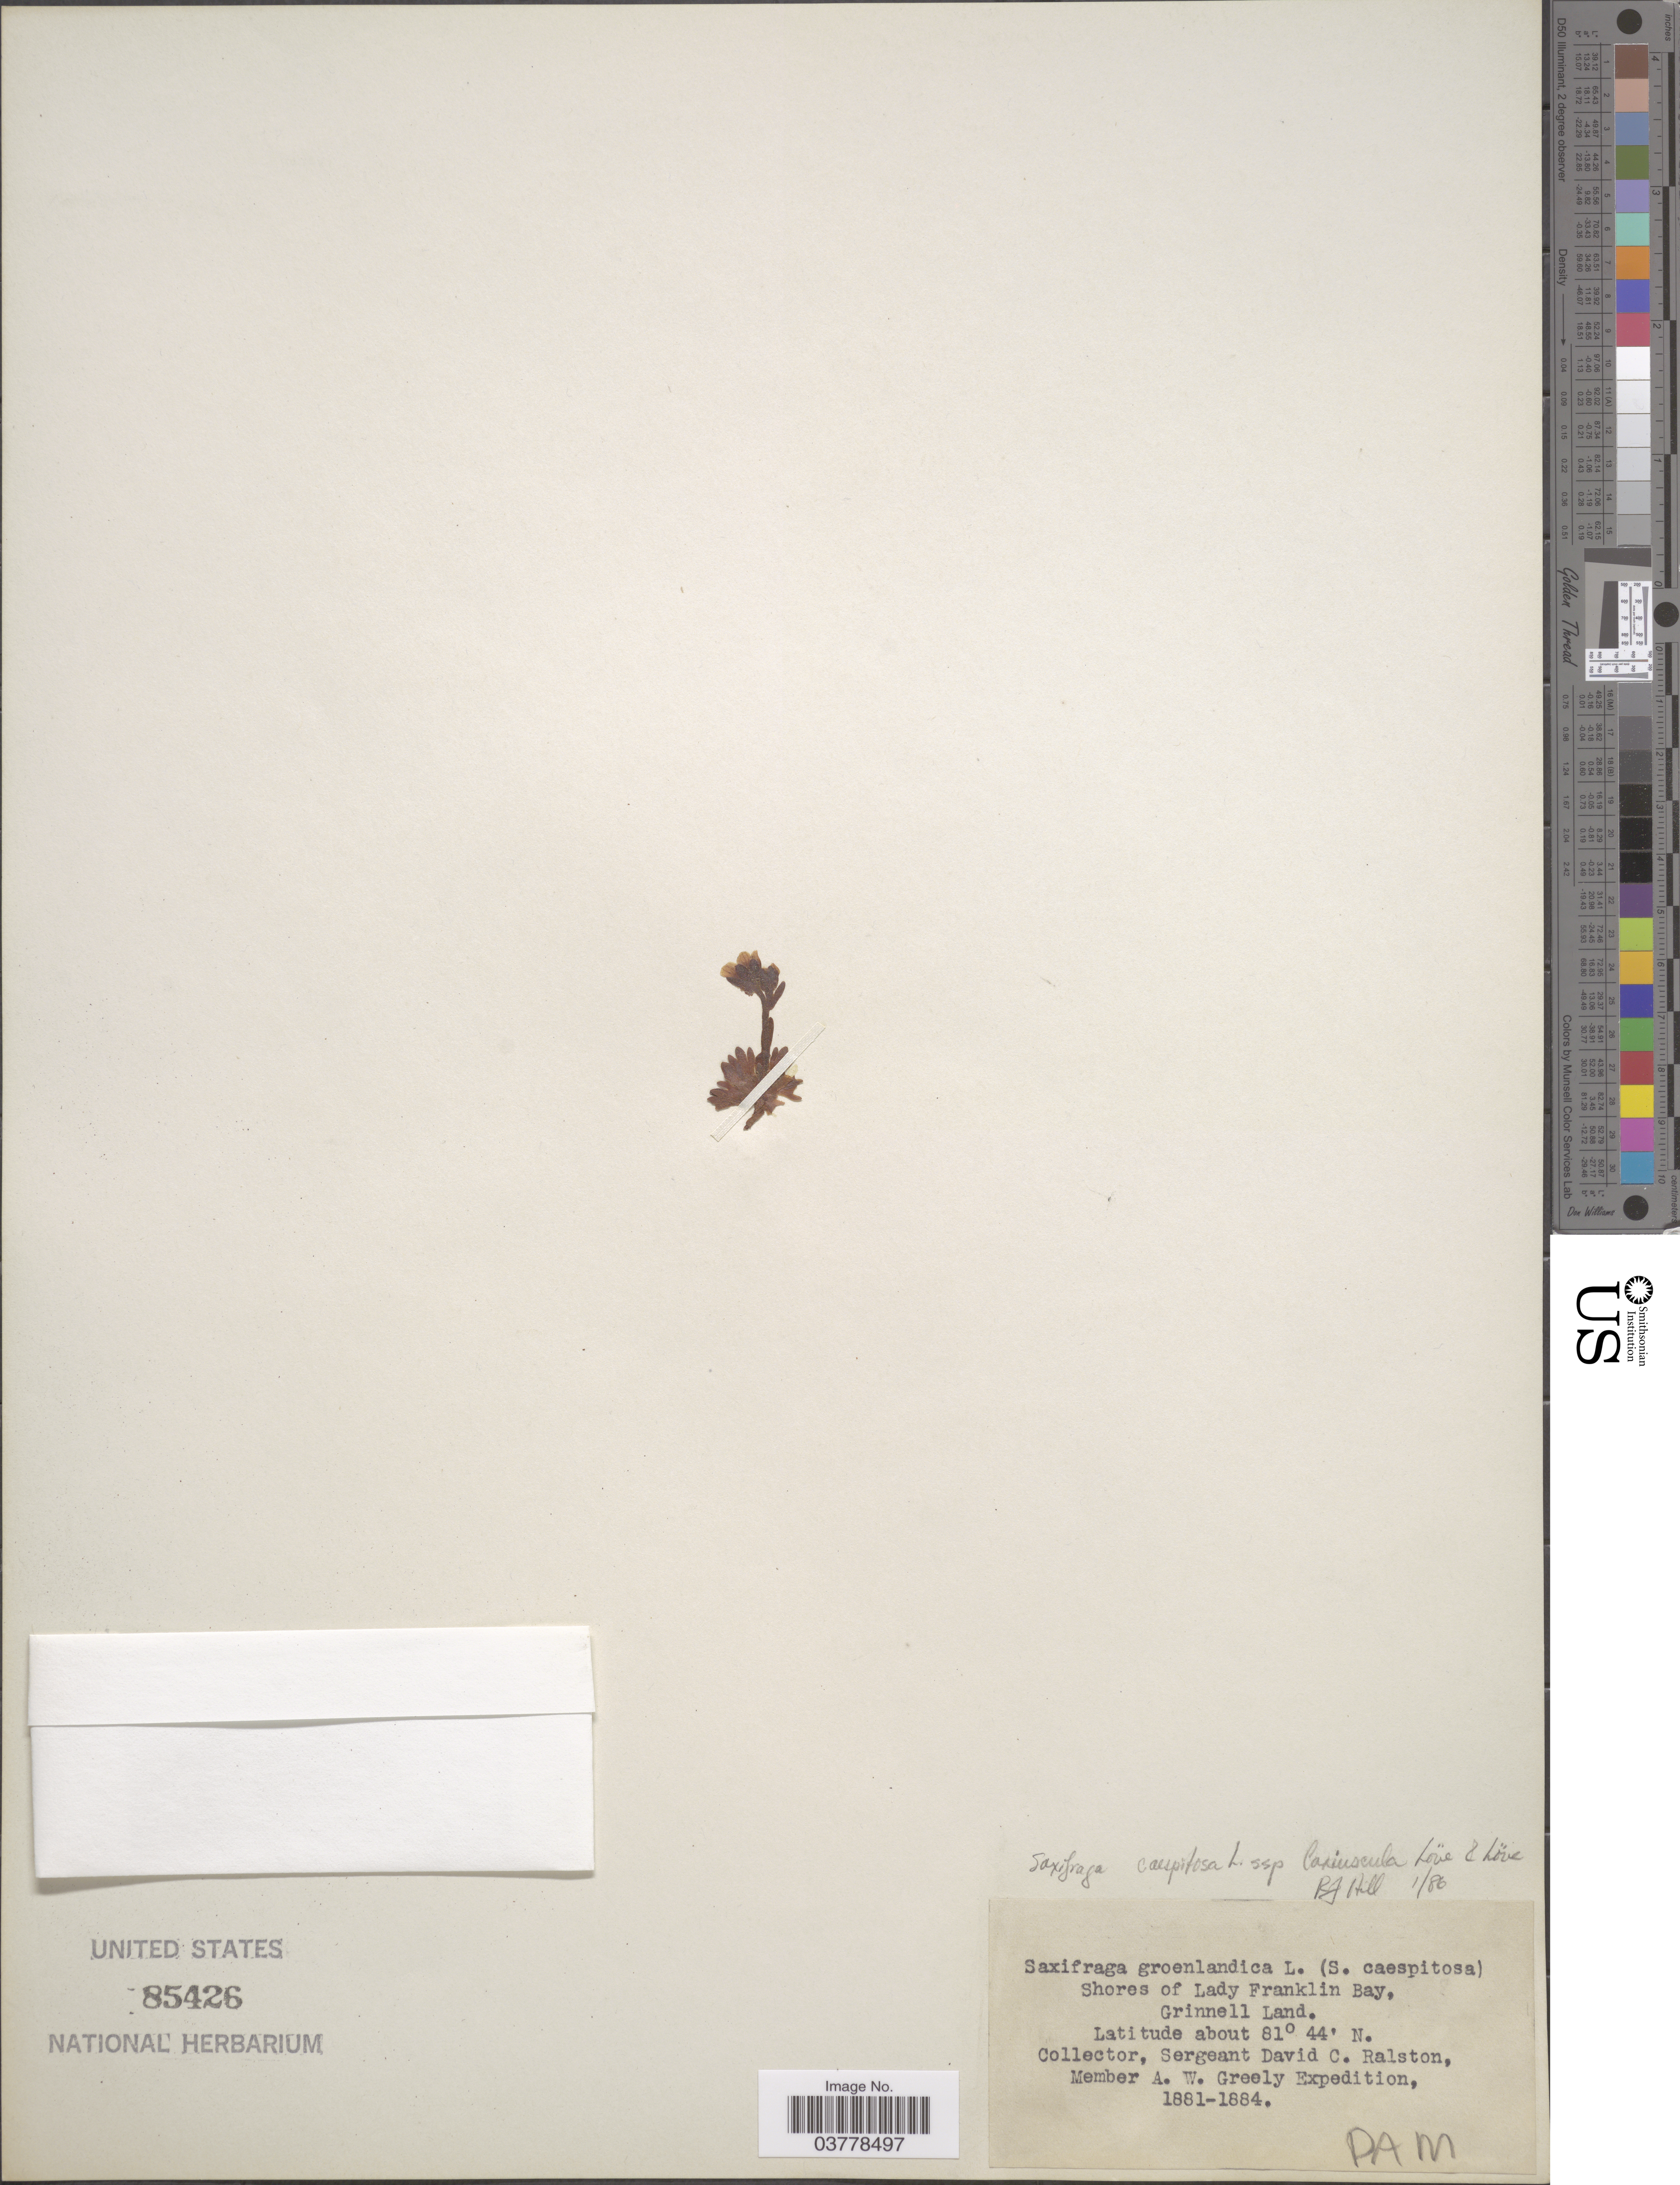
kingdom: Plantae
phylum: Tracheophyta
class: Magnoliopsida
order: Saxifragales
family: Saxifragaceae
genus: Saxifraga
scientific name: Saxifraga caespitosa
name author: L.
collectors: D. Ralston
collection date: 1881/1884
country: Canada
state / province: Nunavut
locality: Shores of Lady Franklin Bay, Grinnell Land.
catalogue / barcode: US 85426